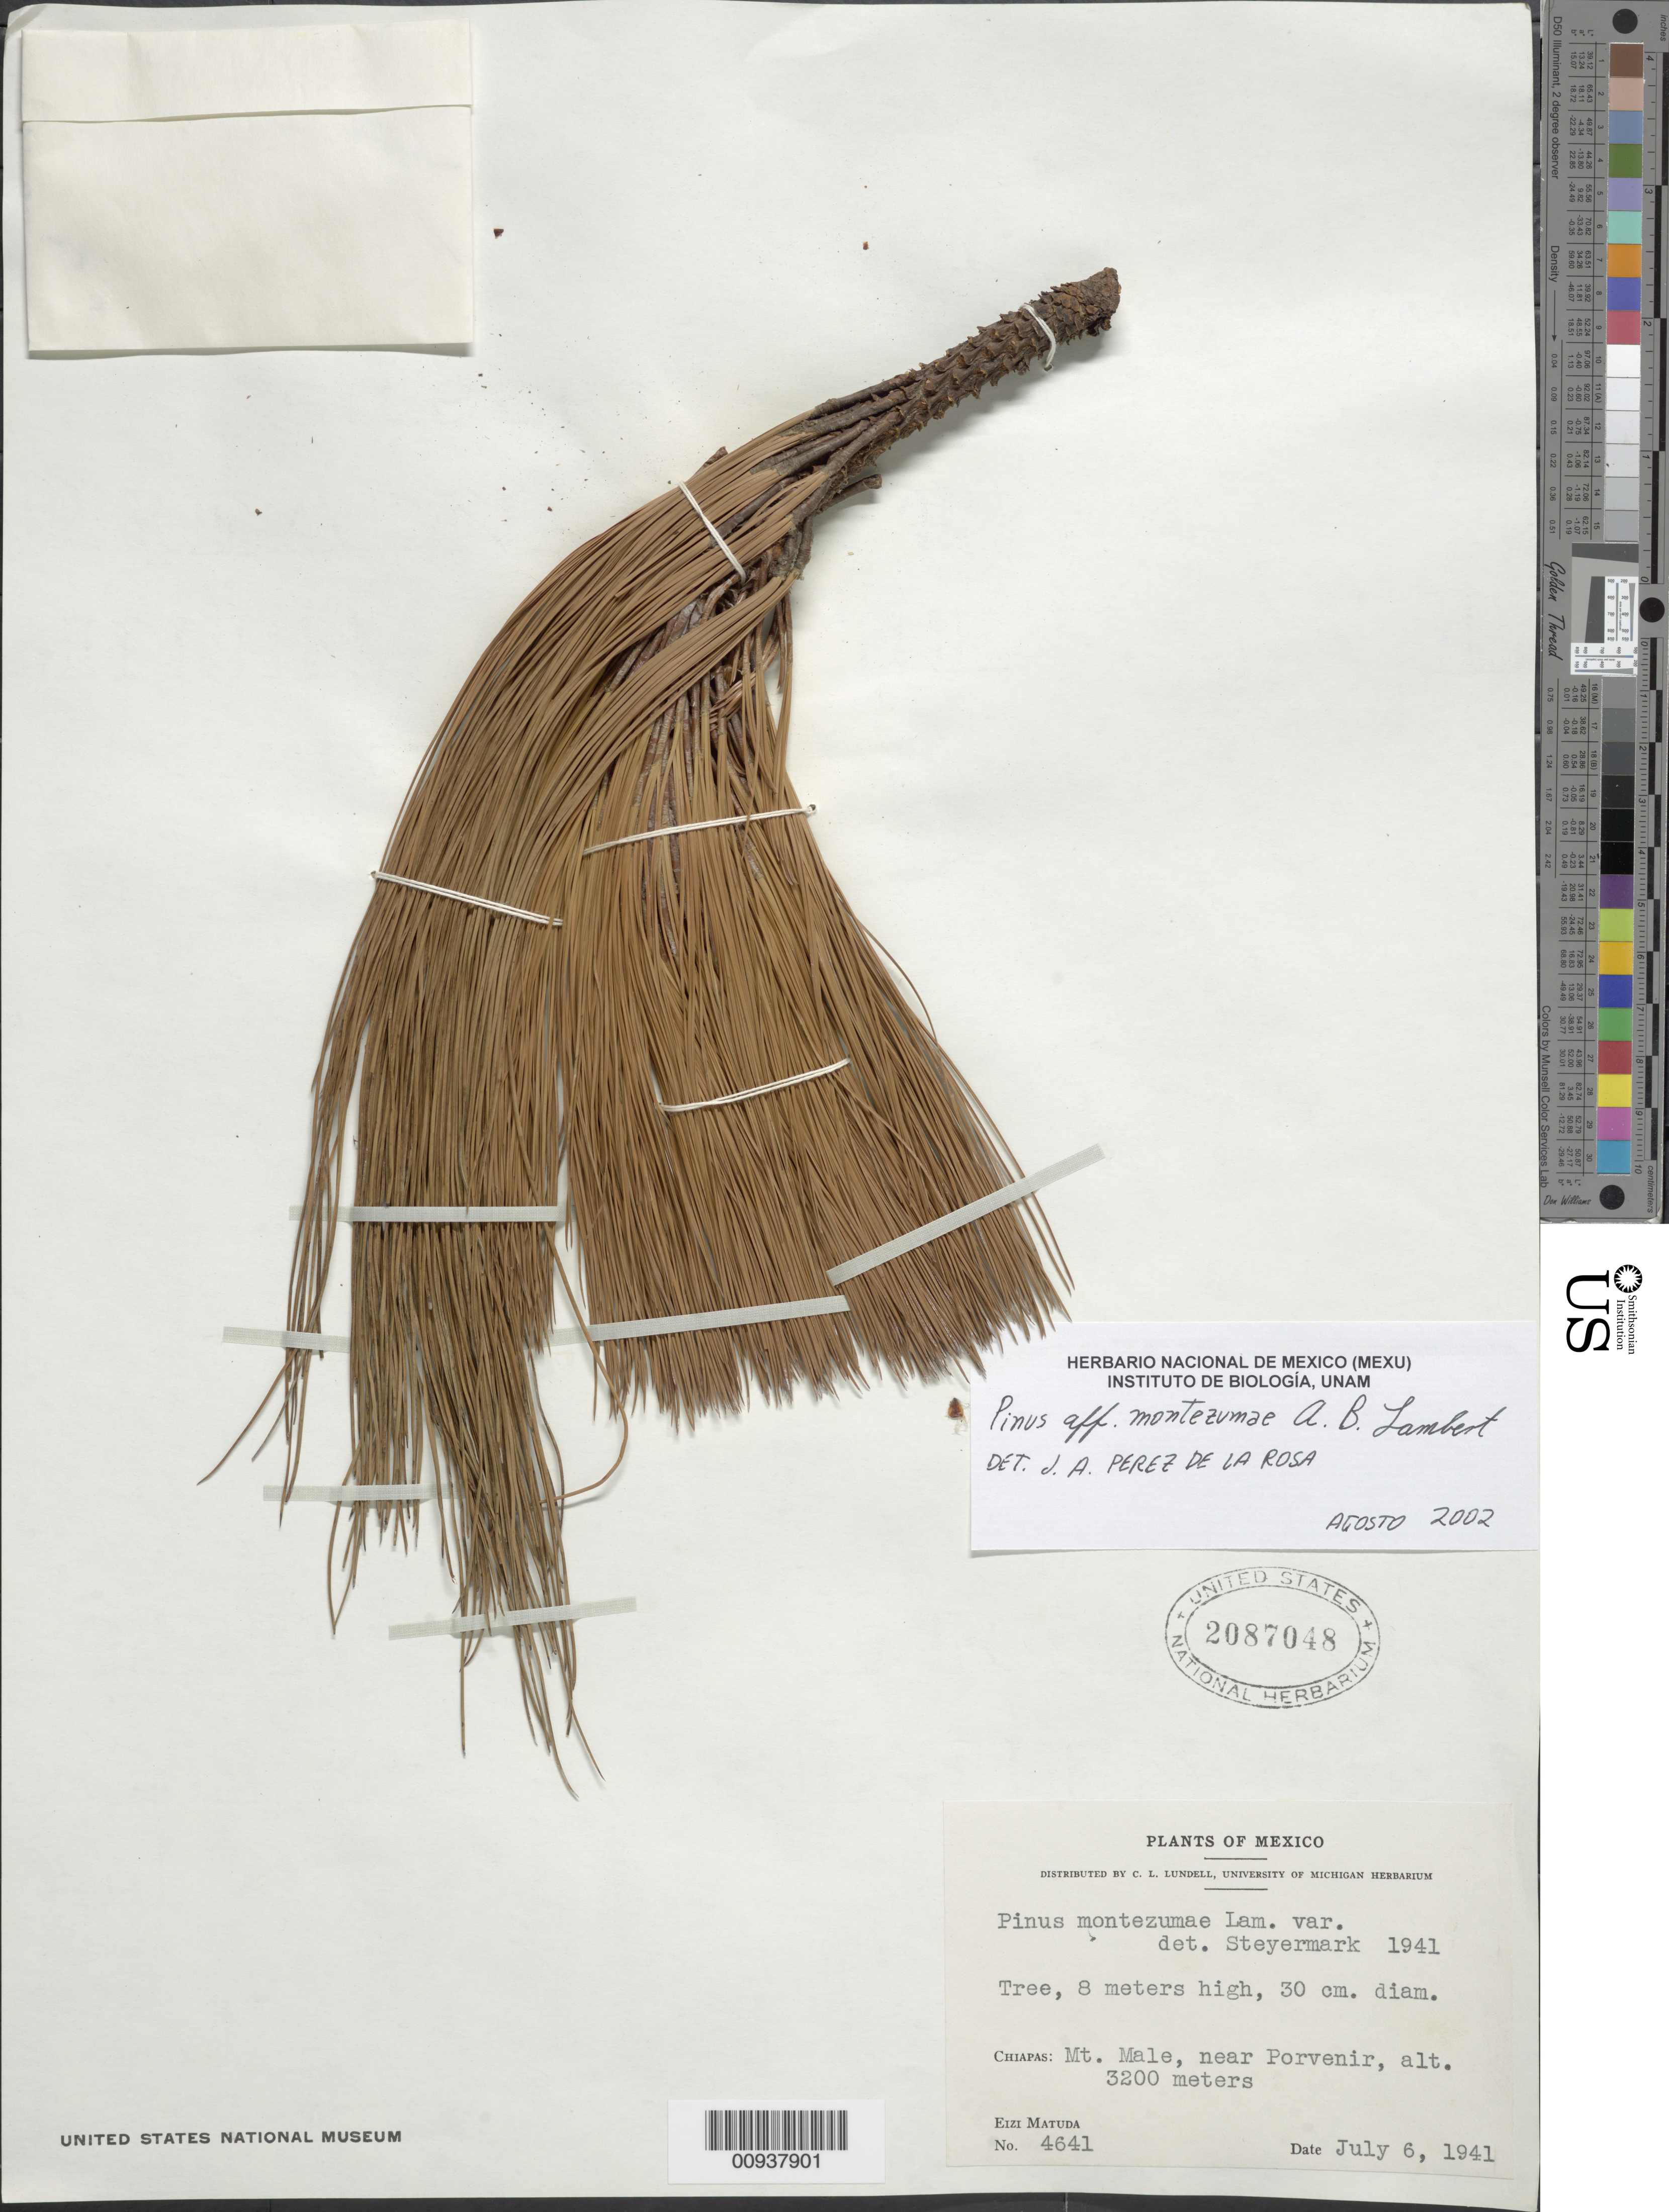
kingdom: Plantae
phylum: Tracheophyta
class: Pinopsida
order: Pinales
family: Pinaceae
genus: Pinus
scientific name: Pinus montezumae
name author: Lamb.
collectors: E. Matuda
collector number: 4641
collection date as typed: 06 Jul 1941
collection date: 1941-07-06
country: Mexico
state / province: Chiapas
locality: Mt. Male, near Porvenir.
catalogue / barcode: US 2087048